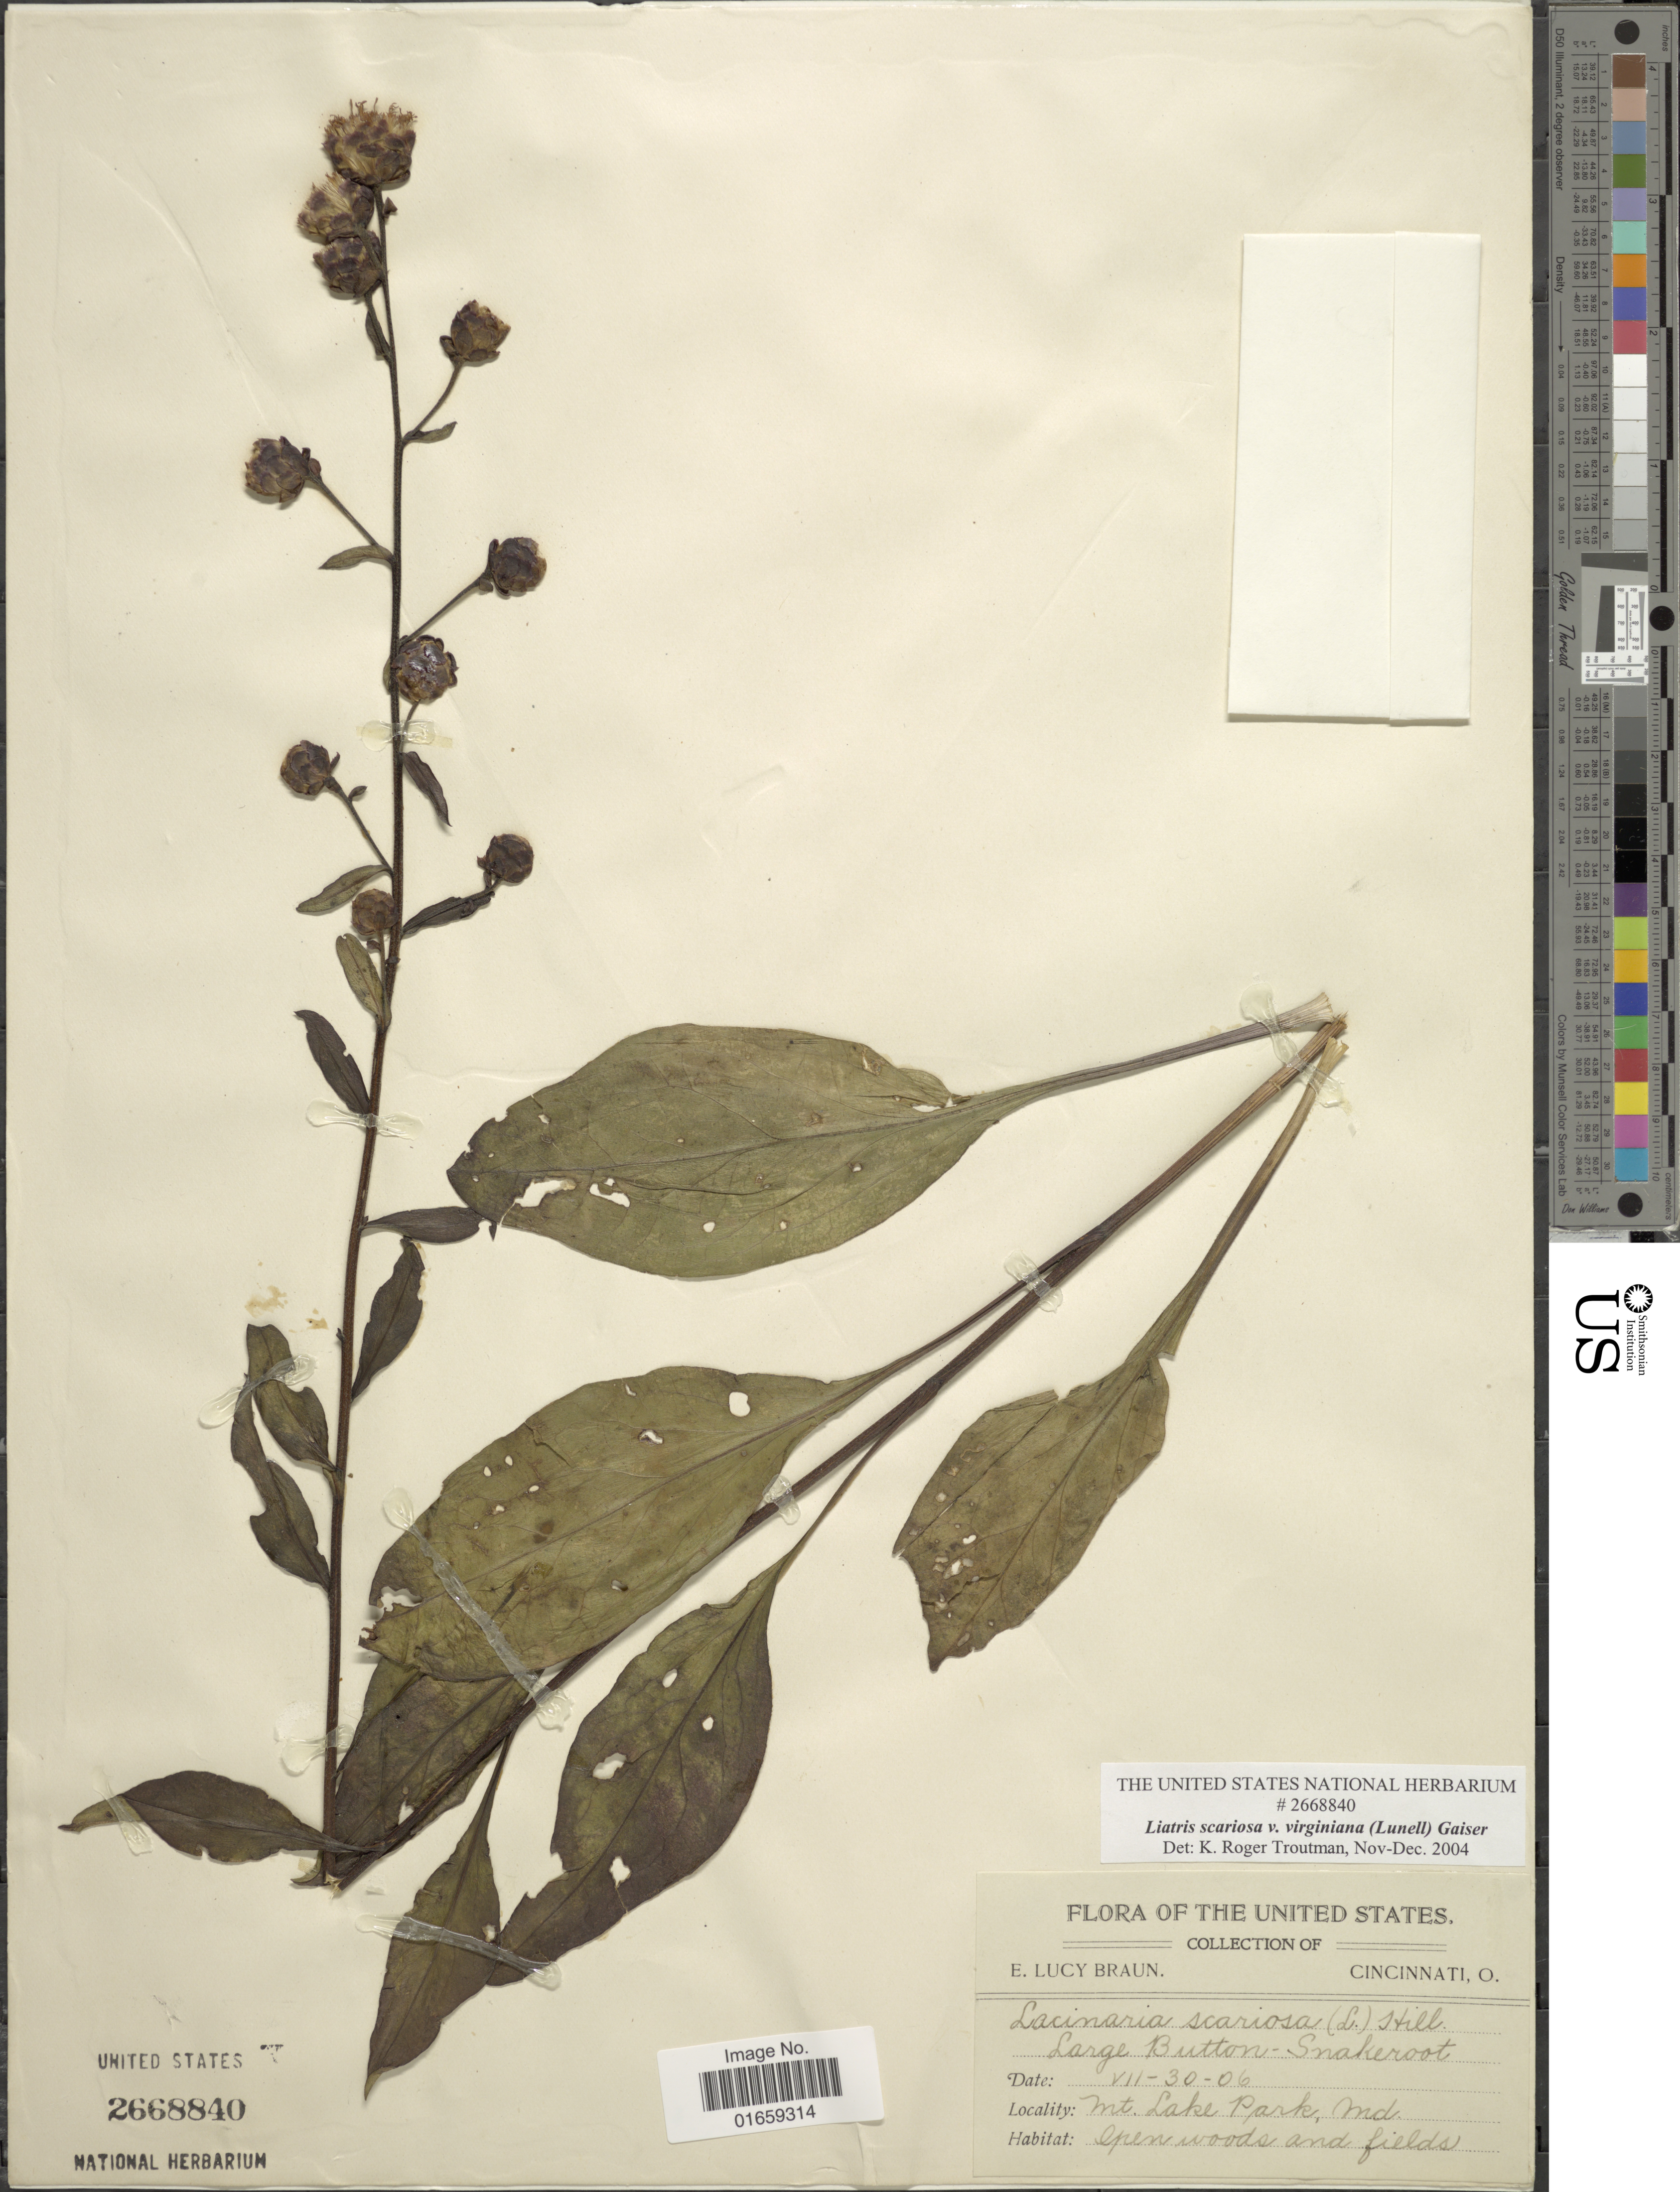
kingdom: Plantae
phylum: Tracheophyta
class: Magnoliopsida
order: Asterales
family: Asteraceae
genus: Liatris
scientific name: Liatris scariosa var. virginiana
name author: (Lunell) Gaiser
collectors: E. L. Braun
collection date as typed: Transcribed d/m/y: 30/7/6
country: United States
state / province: Maryland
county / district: Garrett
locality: Mt. Lake Park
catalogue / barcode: US 2668840